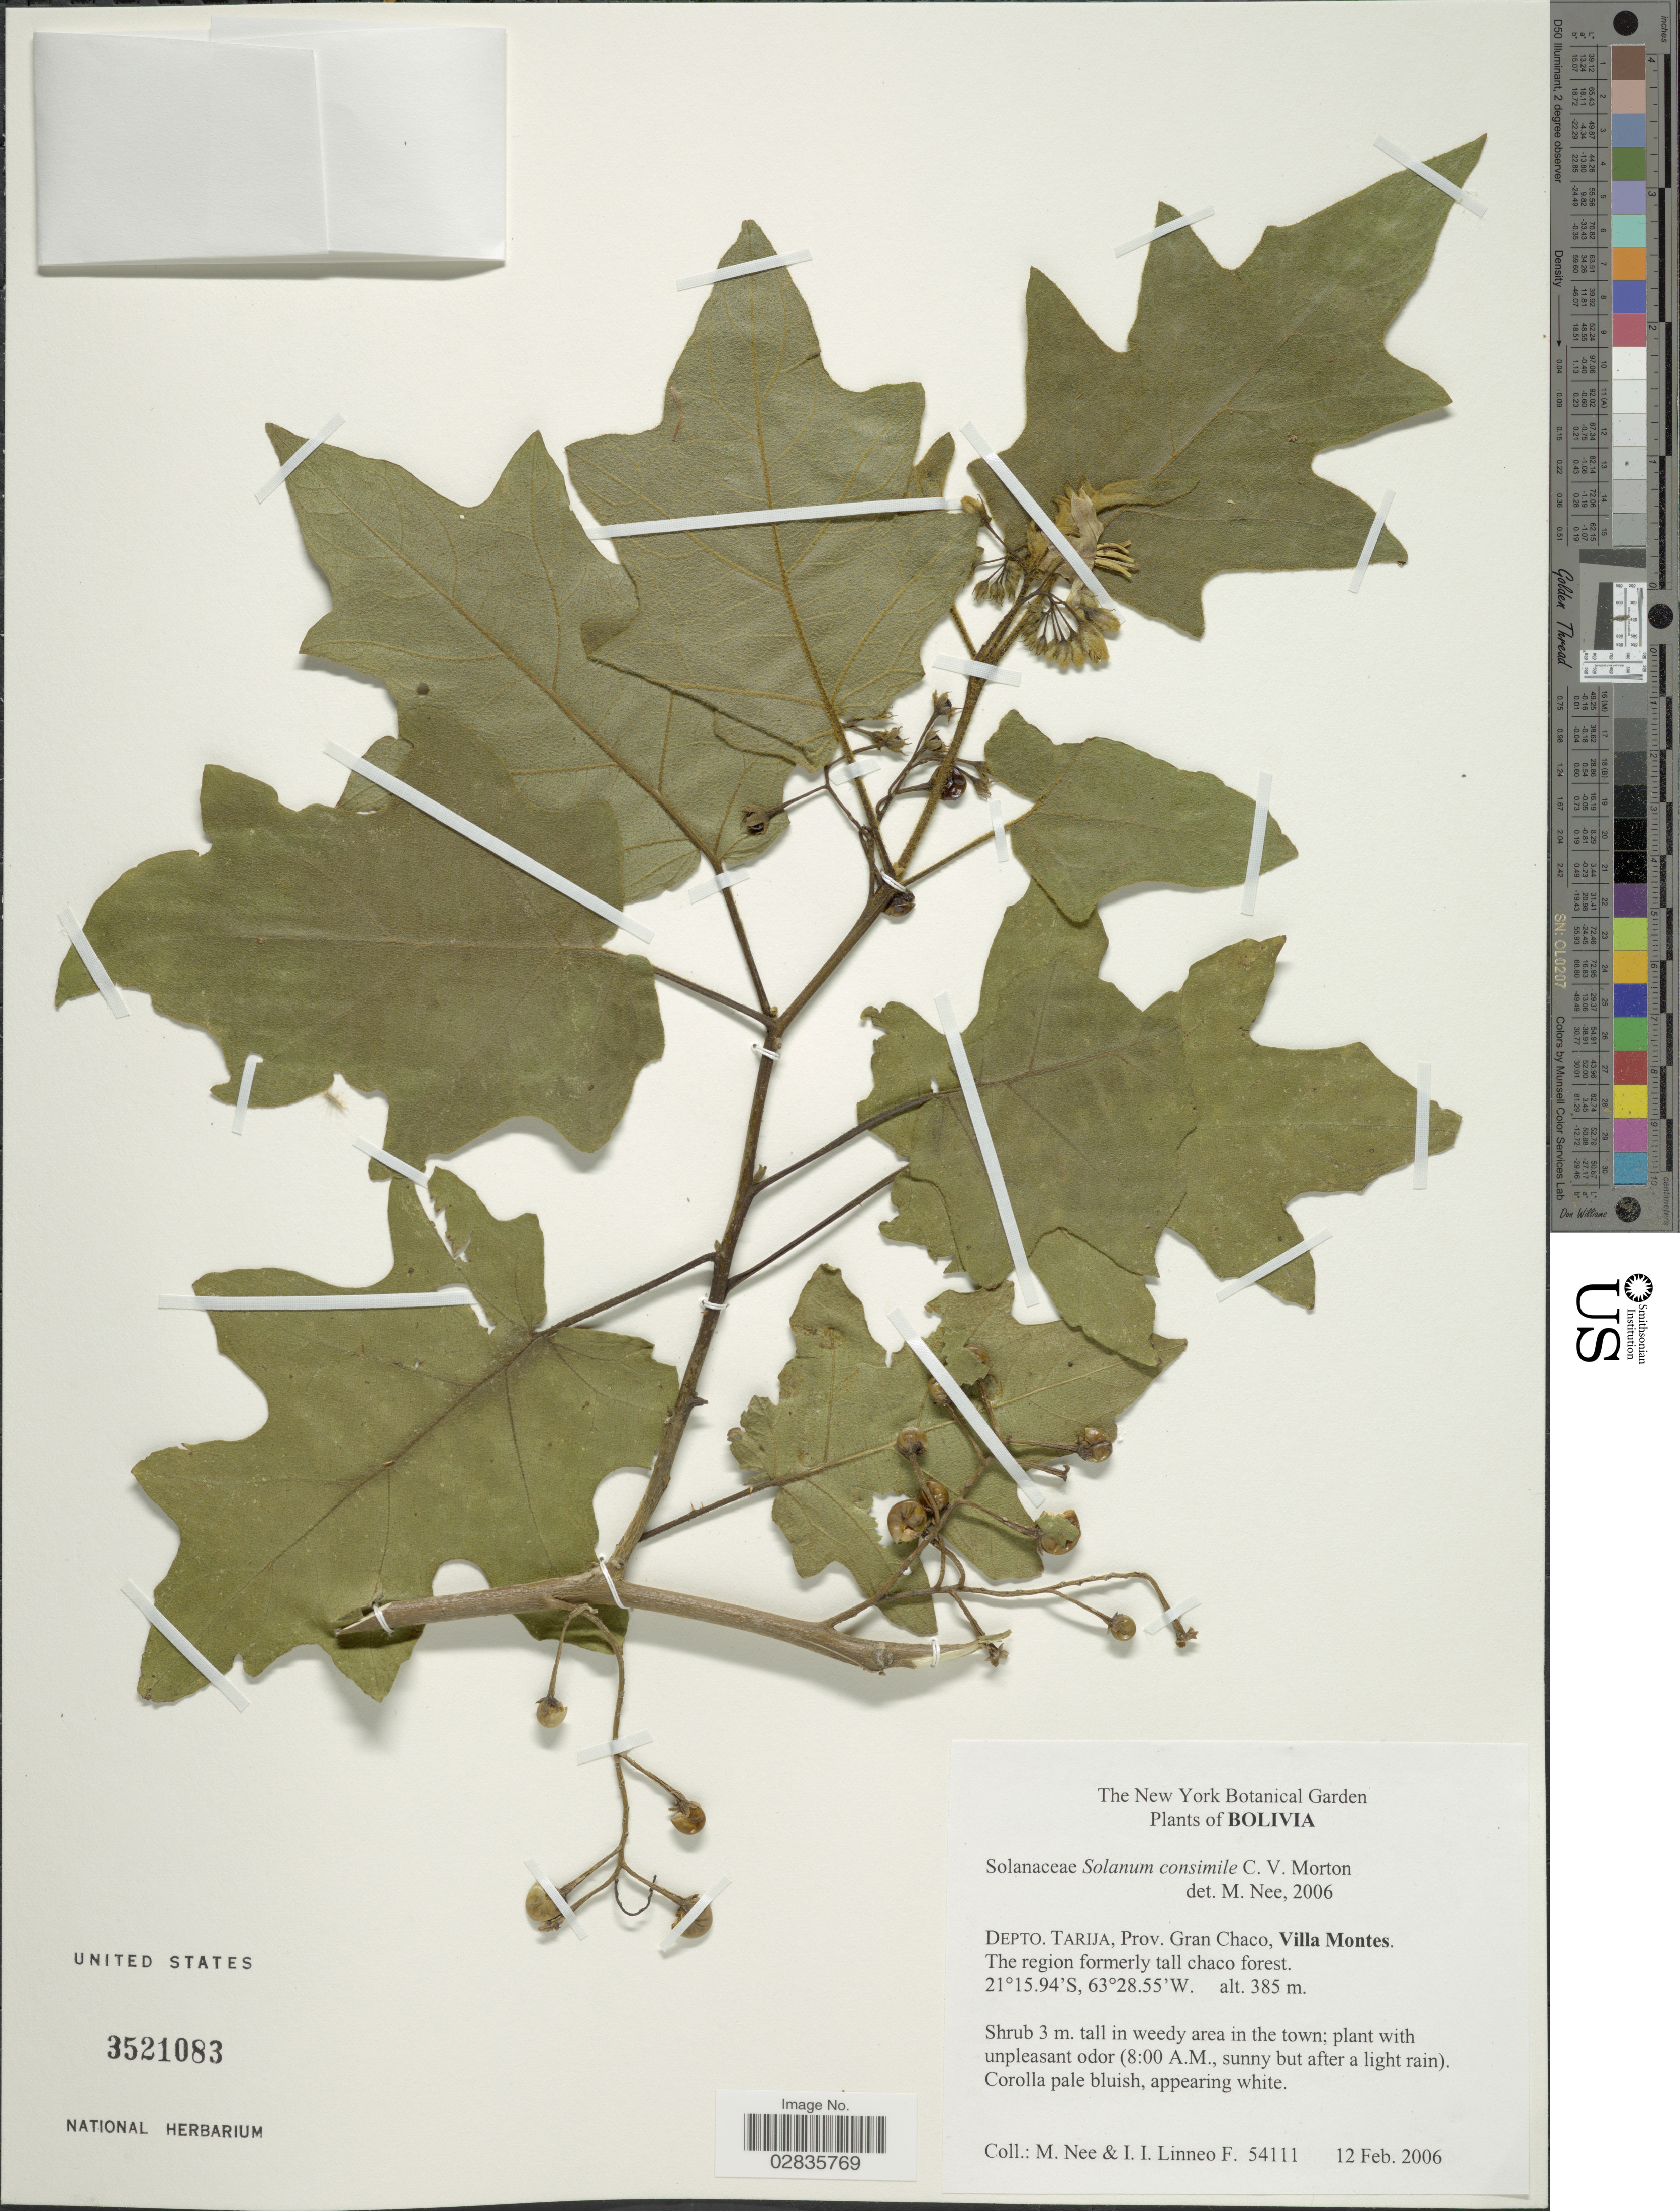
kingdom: Plantae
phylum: Tracheophyta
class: Magnoliopsida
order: Solanales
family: Solanaceae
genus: Solanum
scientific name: Solanum consimile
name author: C.V. Morton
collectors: M. Nee & I. Linneo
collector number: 54111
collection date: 2006-02-12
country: Bolivia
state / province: Tarija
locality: Depto. Tarija, Prov. Gran Chaco, Villa Montes, The region formerly tall chaco forest.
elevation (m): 385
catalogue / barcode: US 3521083